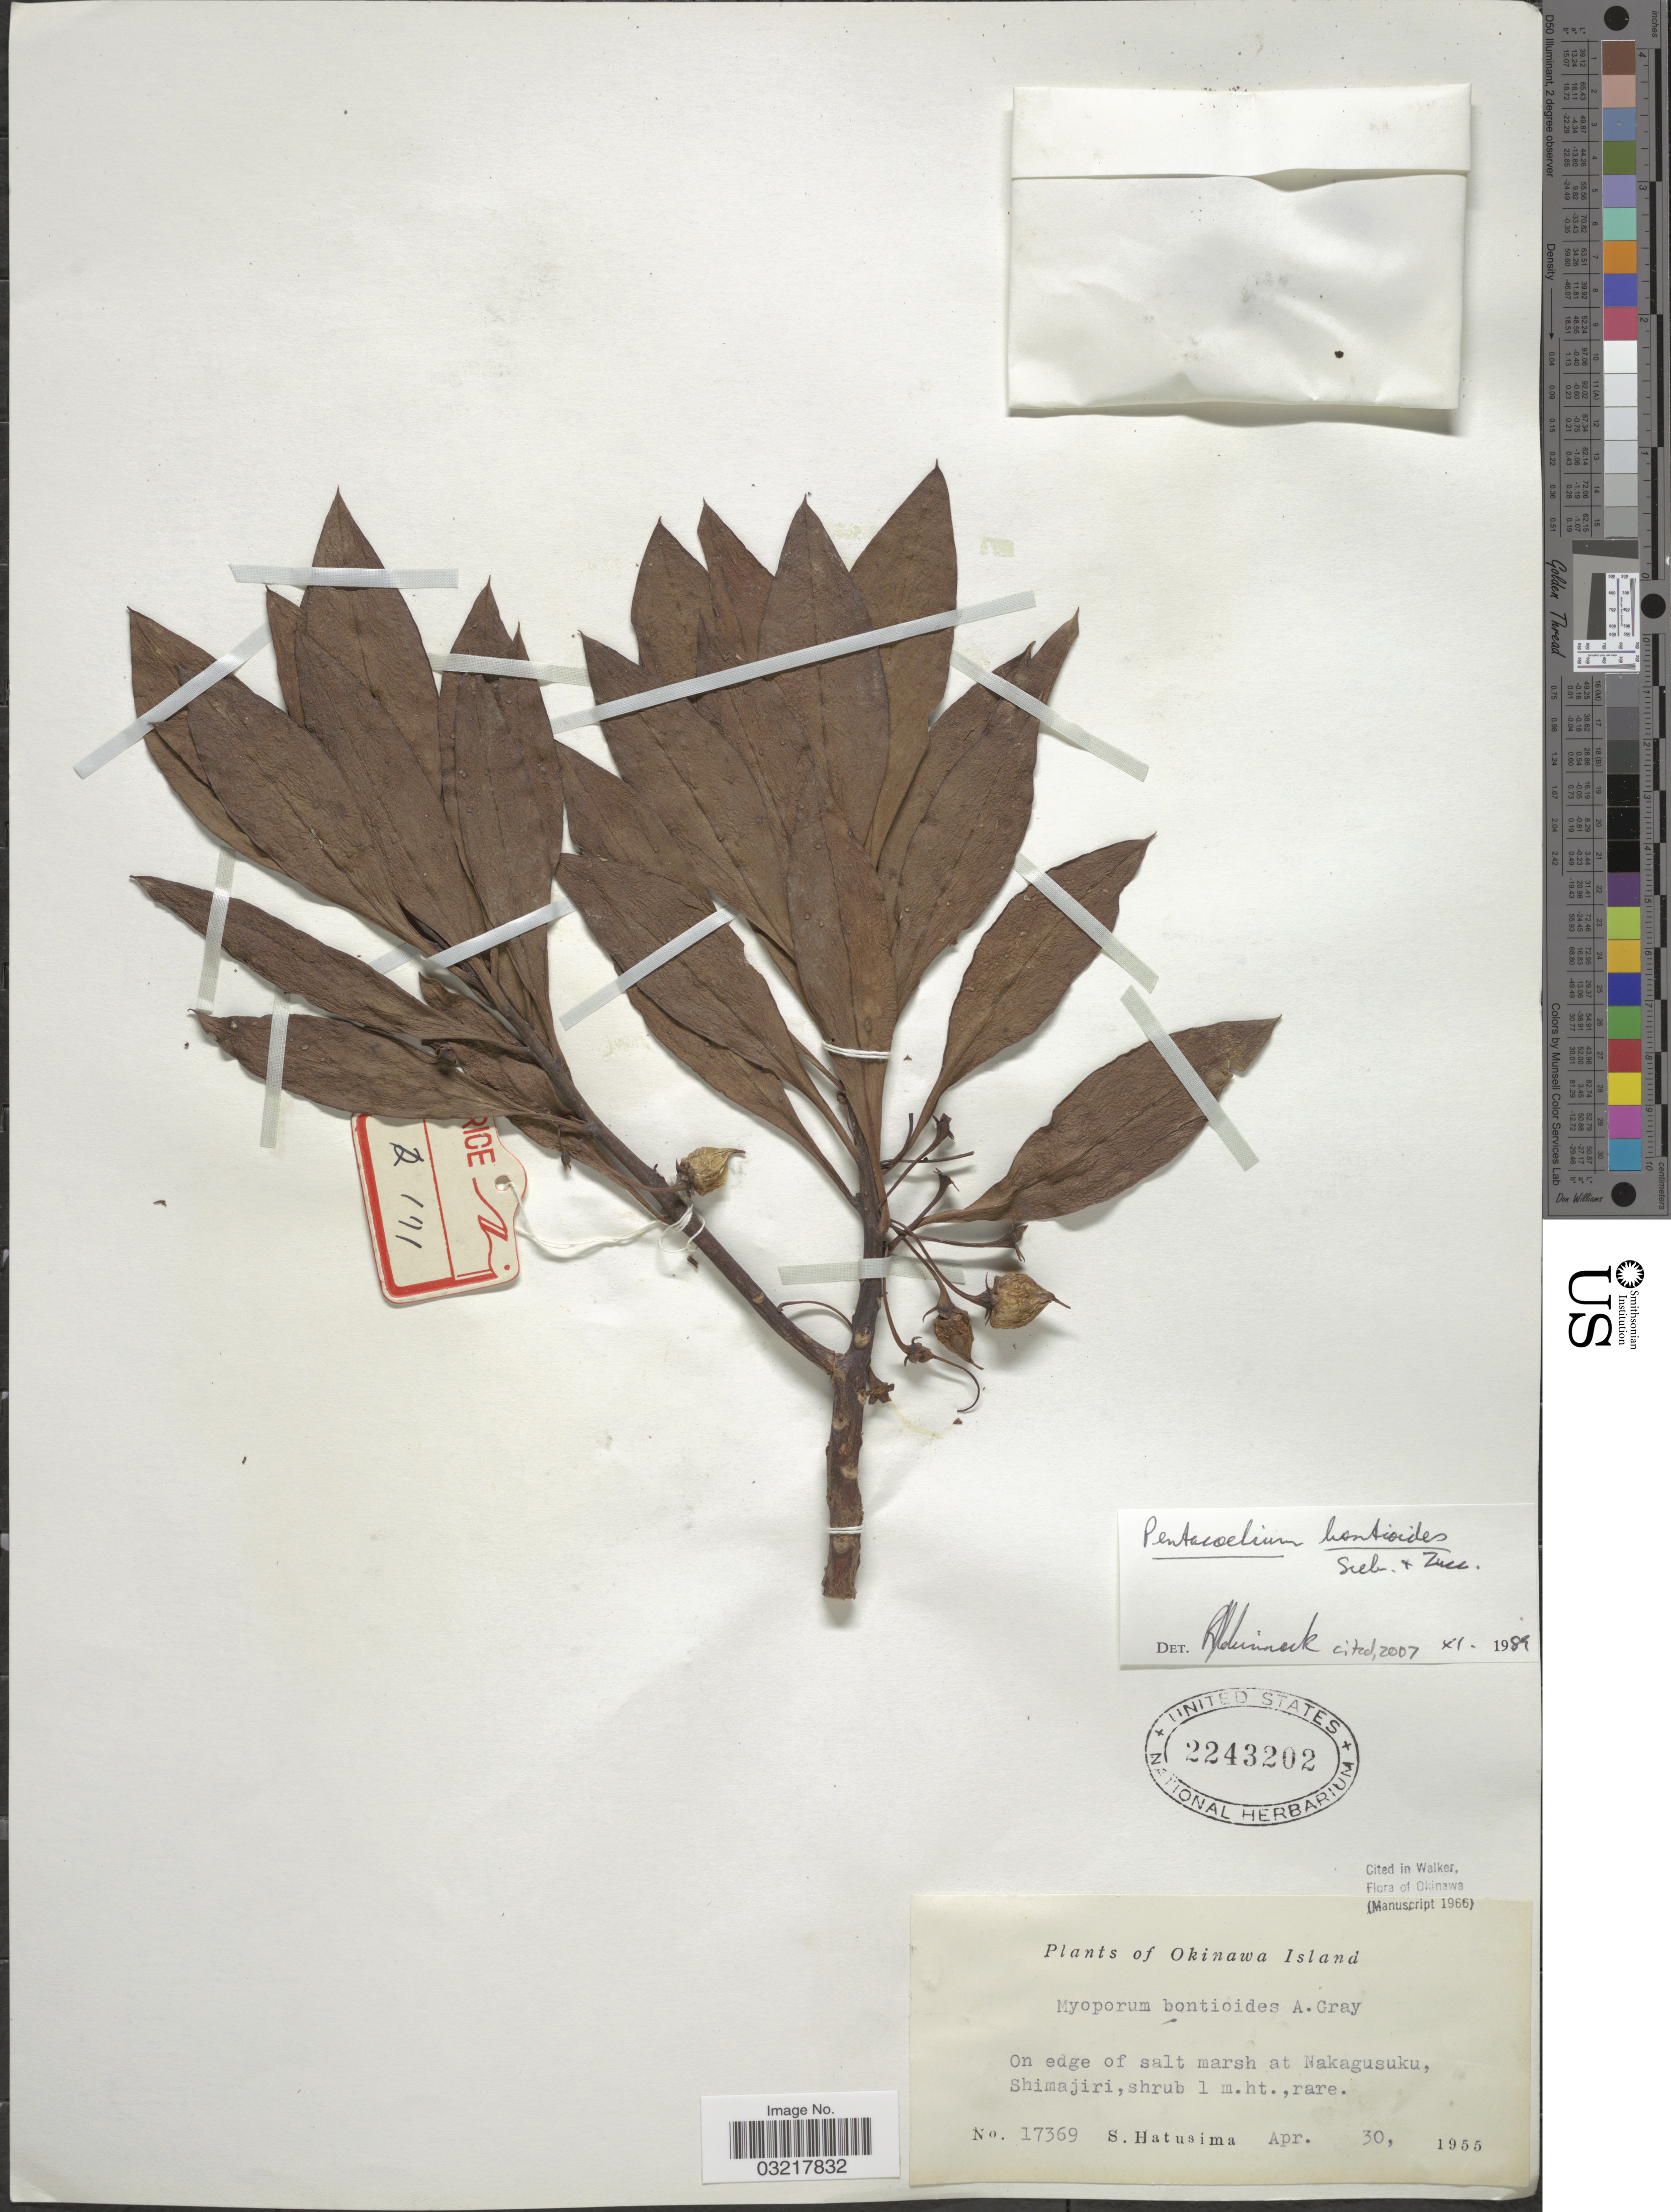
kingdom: Plantae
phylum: Tracheophyta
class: Magnoliopsida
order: Lamiales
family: Scrophulariaceae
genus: Pentacoelium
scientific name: Pentacoelium bontioides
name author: Siebold & Zucc.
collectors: S. Hatusima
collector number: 17369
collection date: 1955-04-30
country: Japan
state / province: Okinawa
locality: On edge of salt marsh at Nakagusuku, Shimajiri.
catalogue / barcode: US 2243202